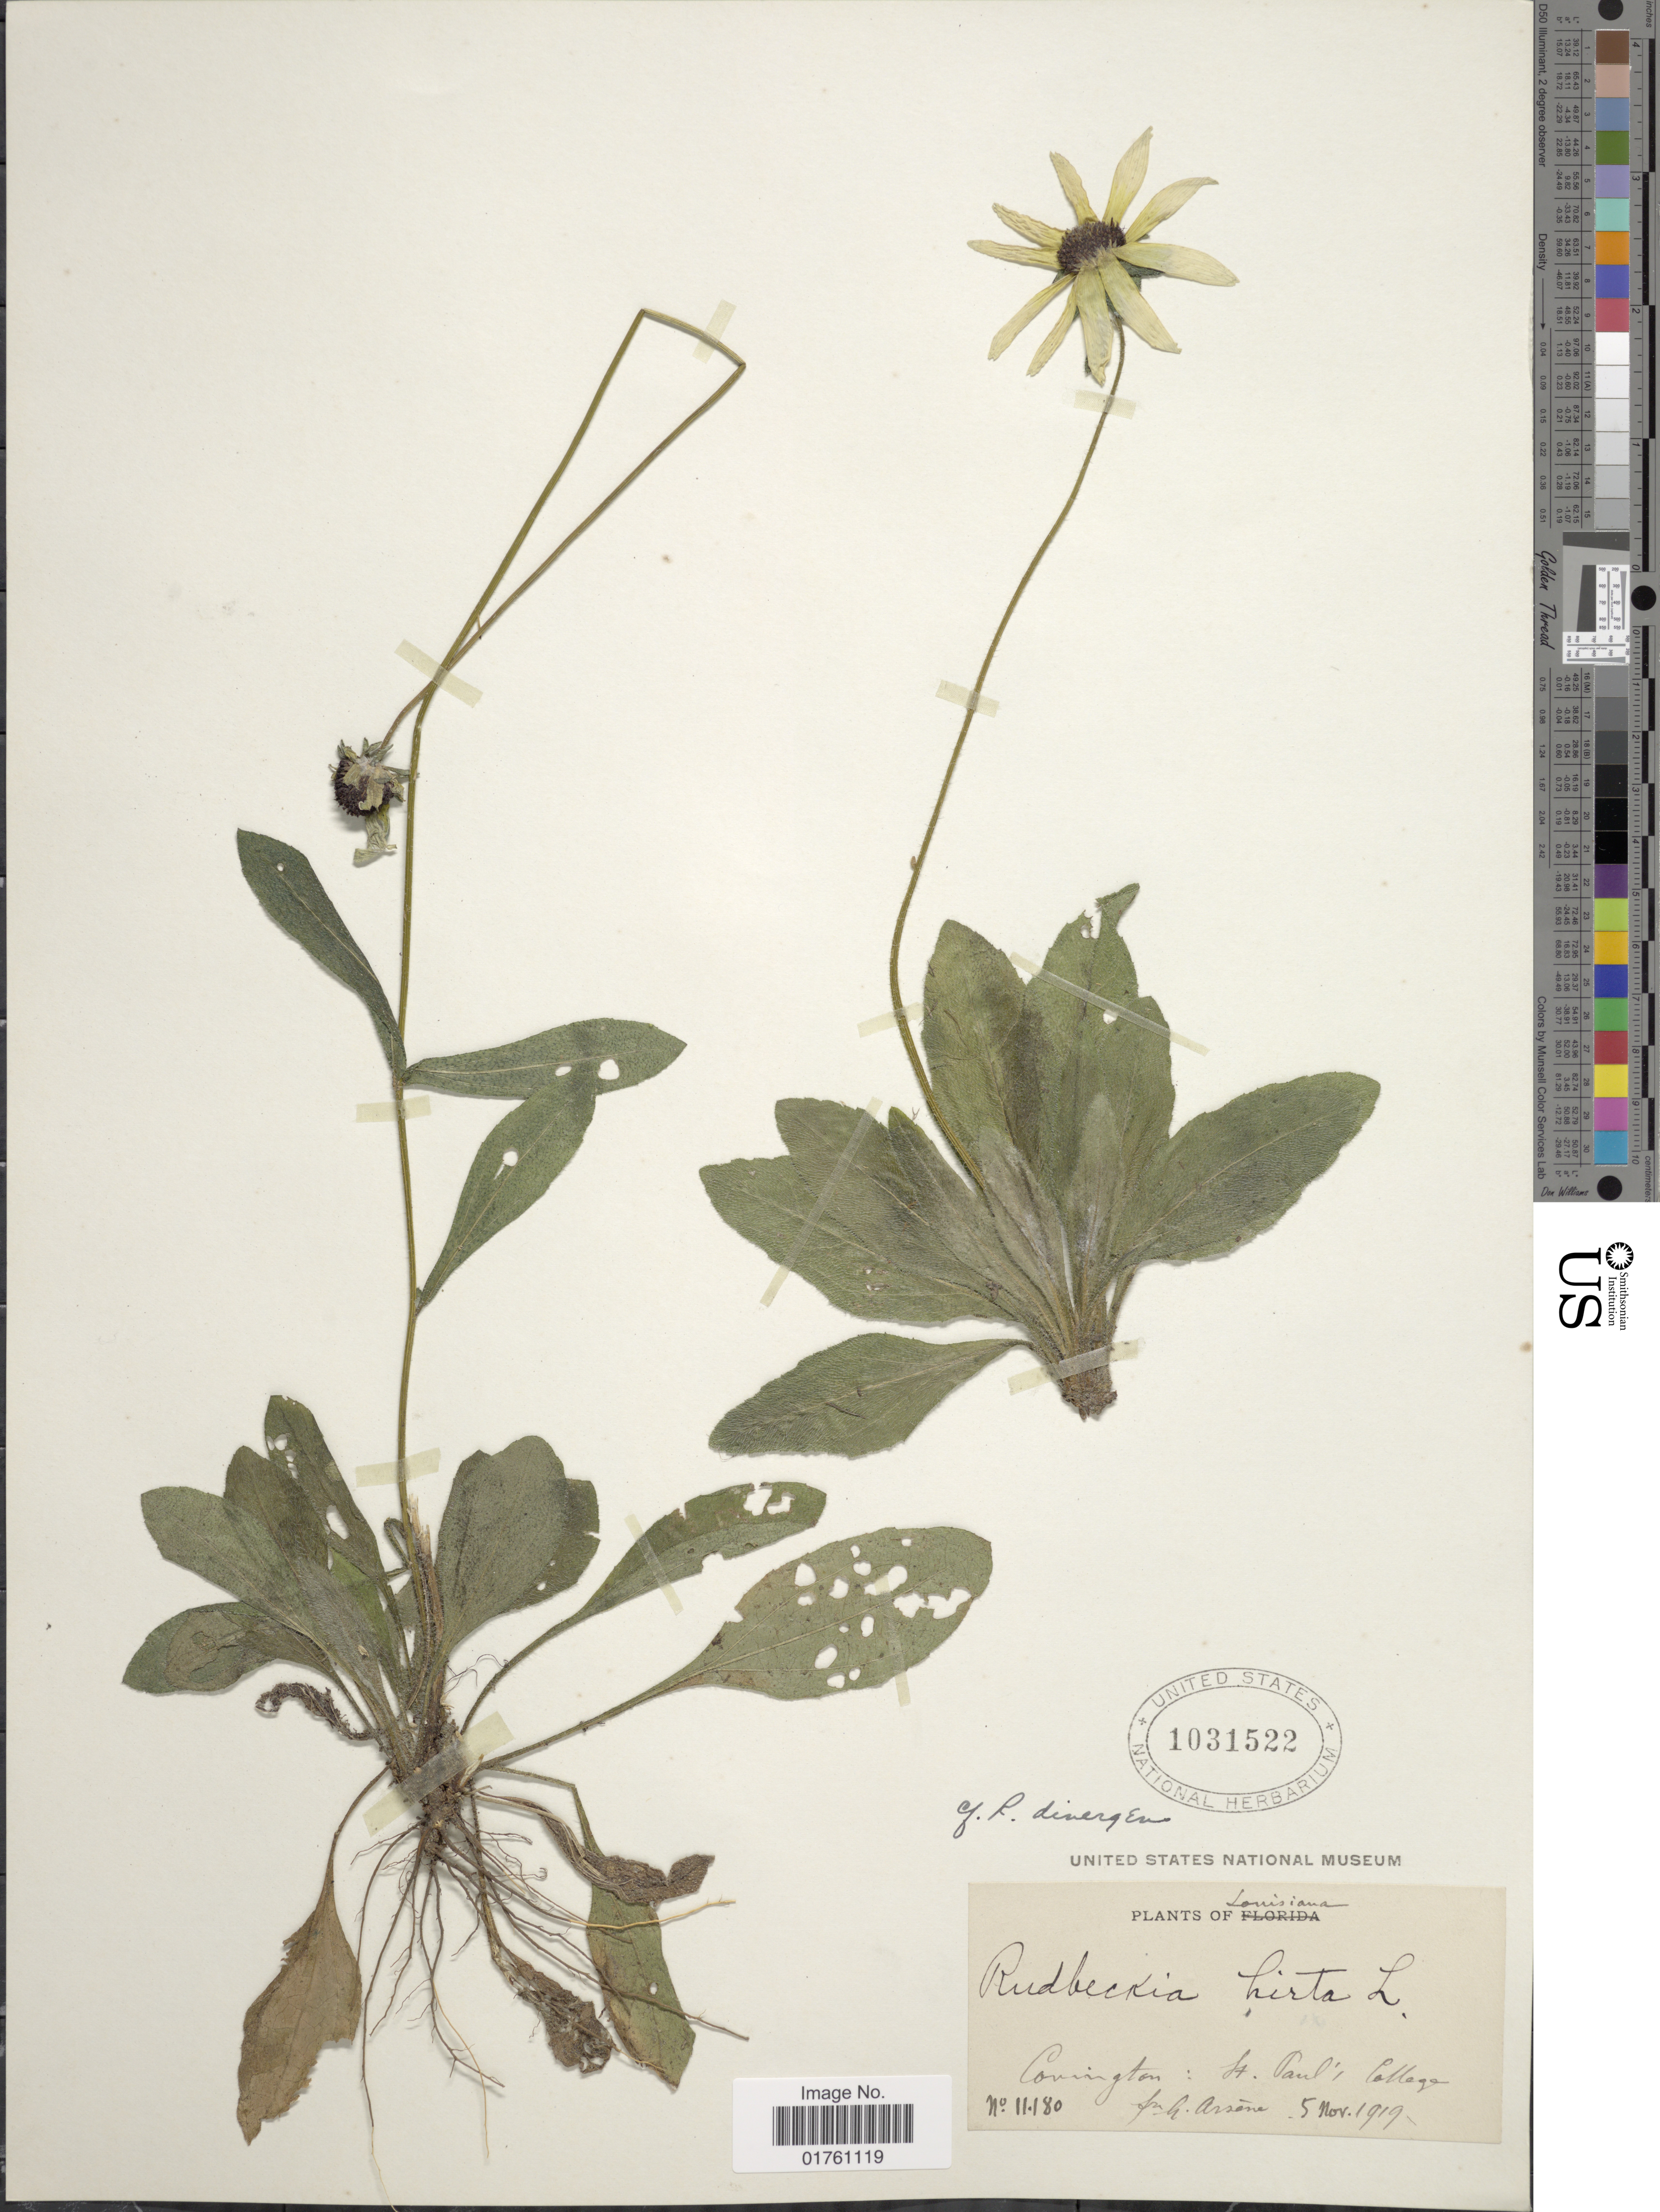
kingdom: Plantae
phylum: Tracheophyta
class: Magnoliopsida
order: Asterales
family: Asteraceae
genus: Rudbeckia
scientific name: Rudbeckia hirta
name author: L.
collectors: Bro. G. Arsène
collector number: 11180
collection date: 1919-11-05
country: United States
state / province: Louisiana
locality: Covington: St Paul's College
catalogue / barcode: US 1031522